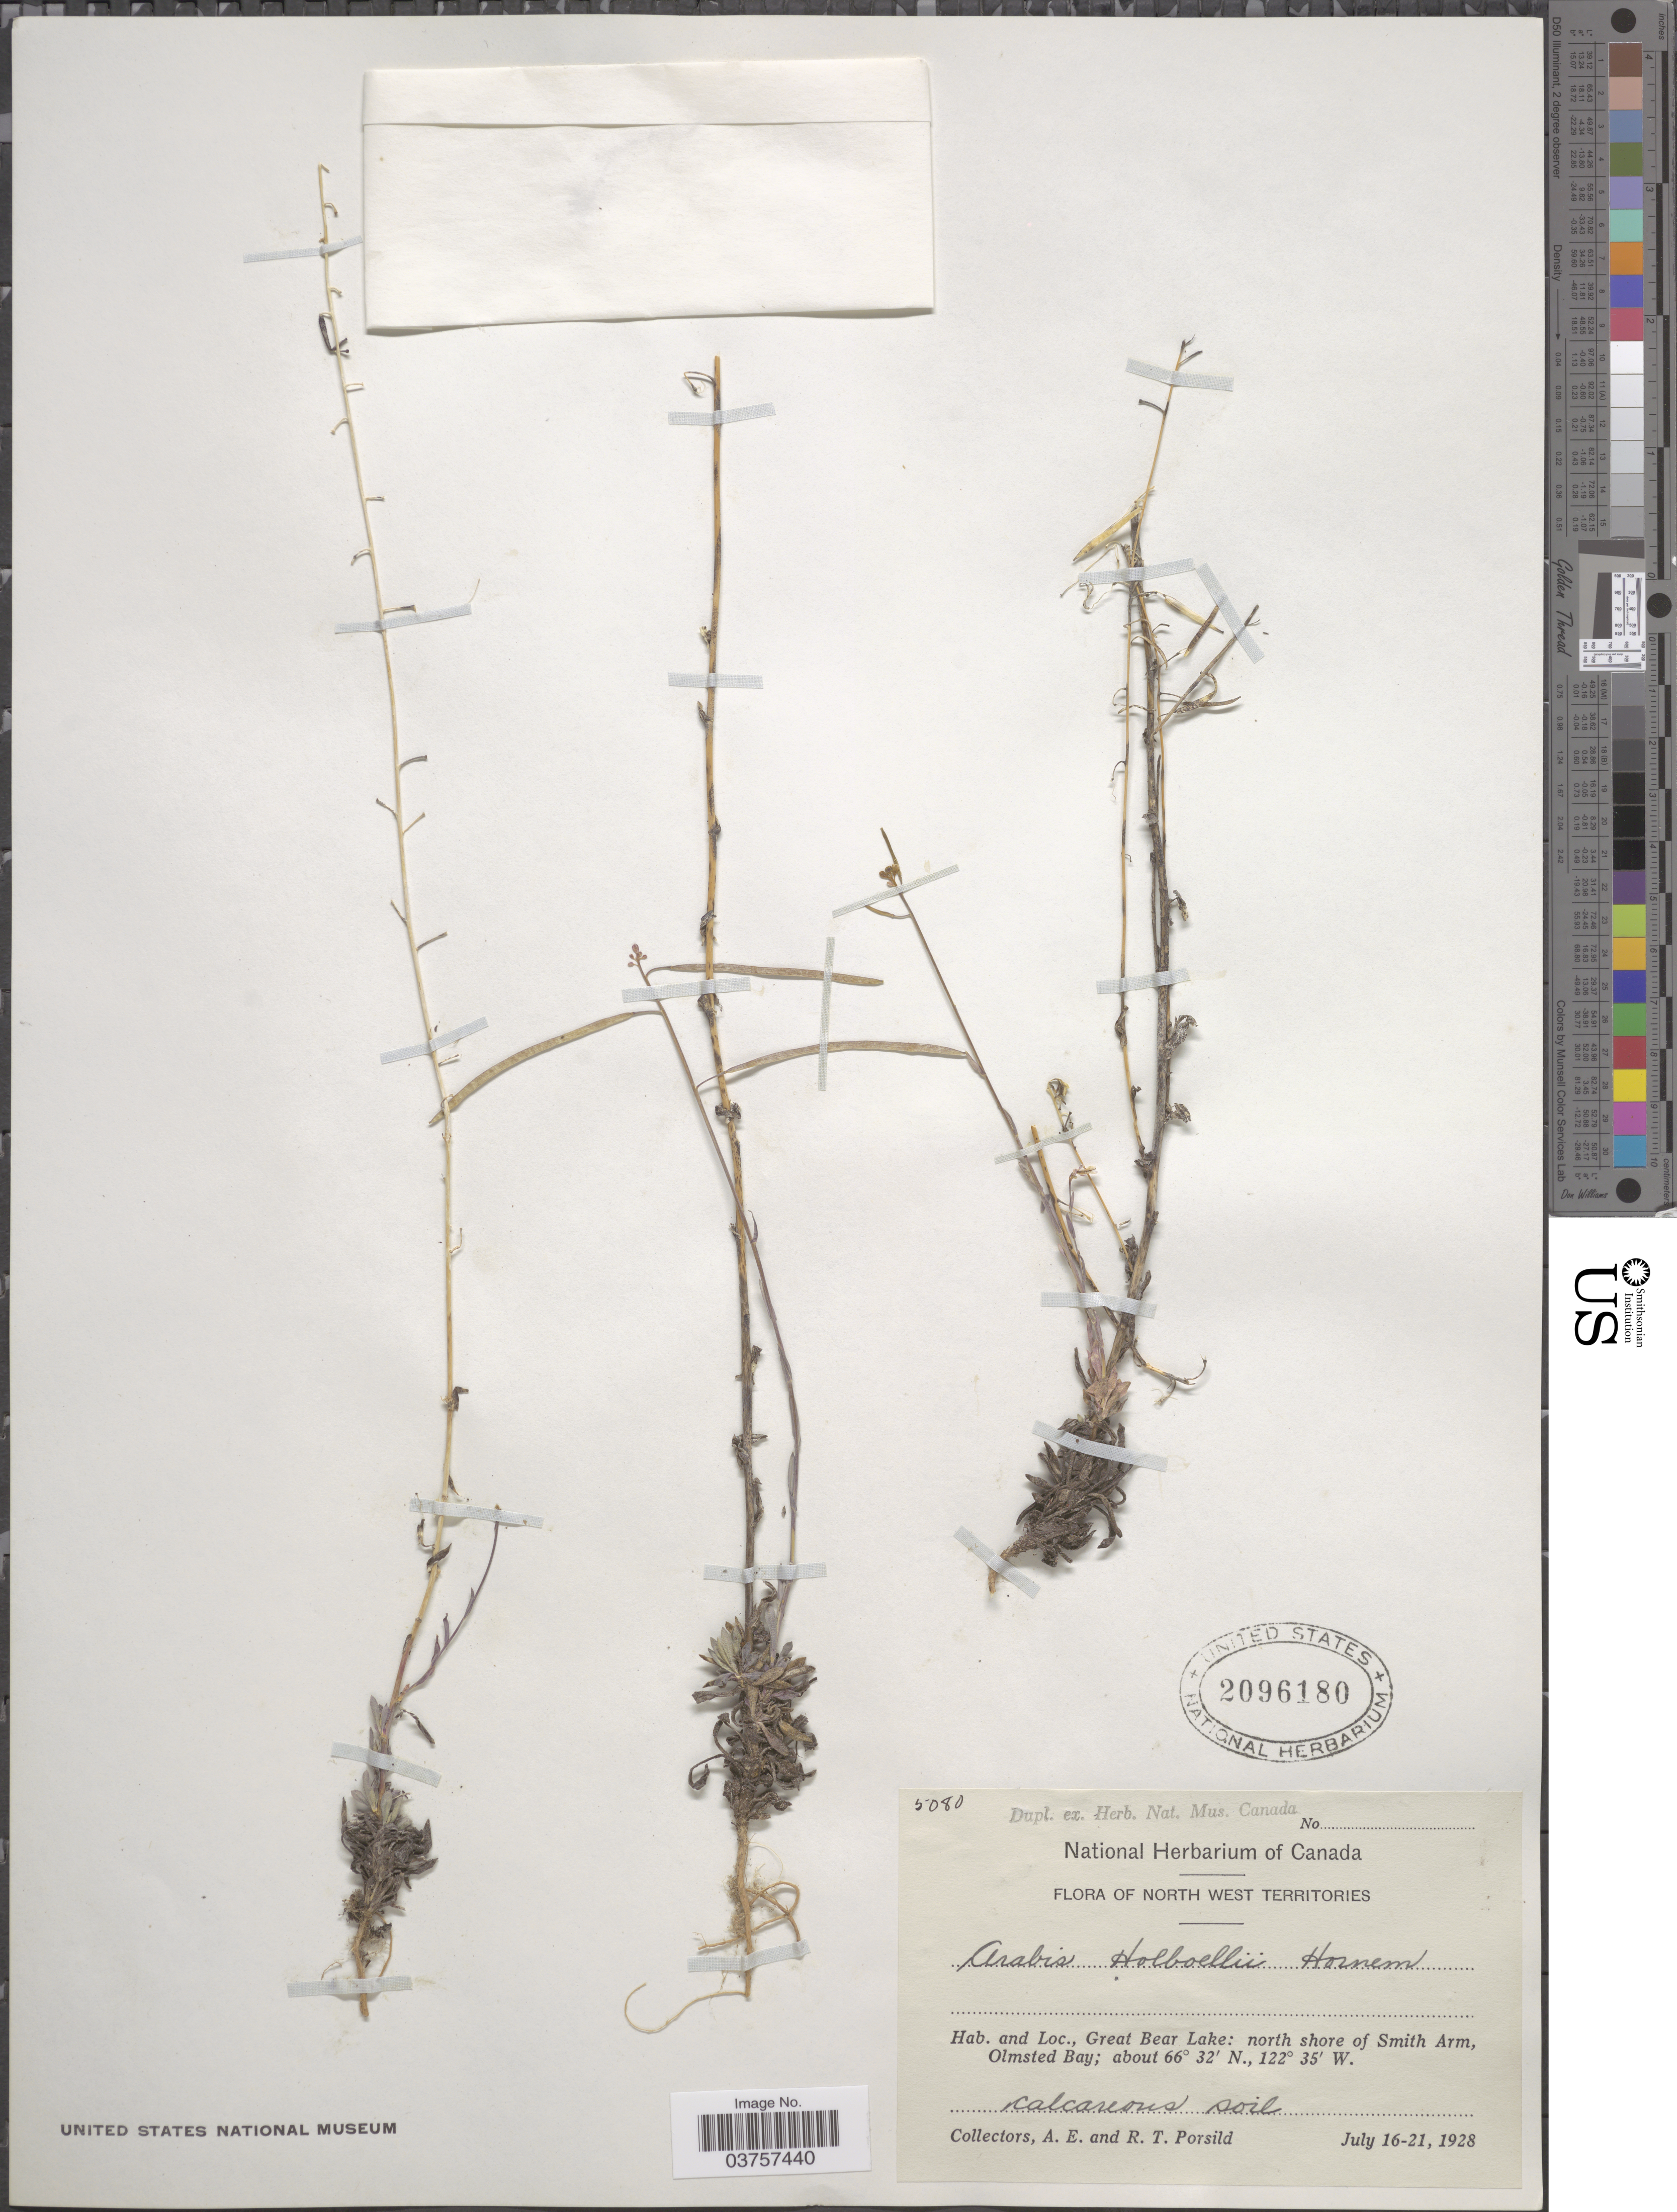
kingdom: Plantae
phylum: Tracheophyta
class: Magnoliopsida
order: Brassicales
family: Brassicaceae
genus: Arabis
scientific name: Arabis holboellii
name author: Hornem.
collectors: A. E. Porsild & R. T. Porsild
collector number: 5080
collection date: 1928-07-16/1928-07-21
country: Canada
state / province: Northwest Territories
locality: Great Bear Lake: north shore of Smith Arm, Olmsted Bay.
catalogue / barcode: US 2096180